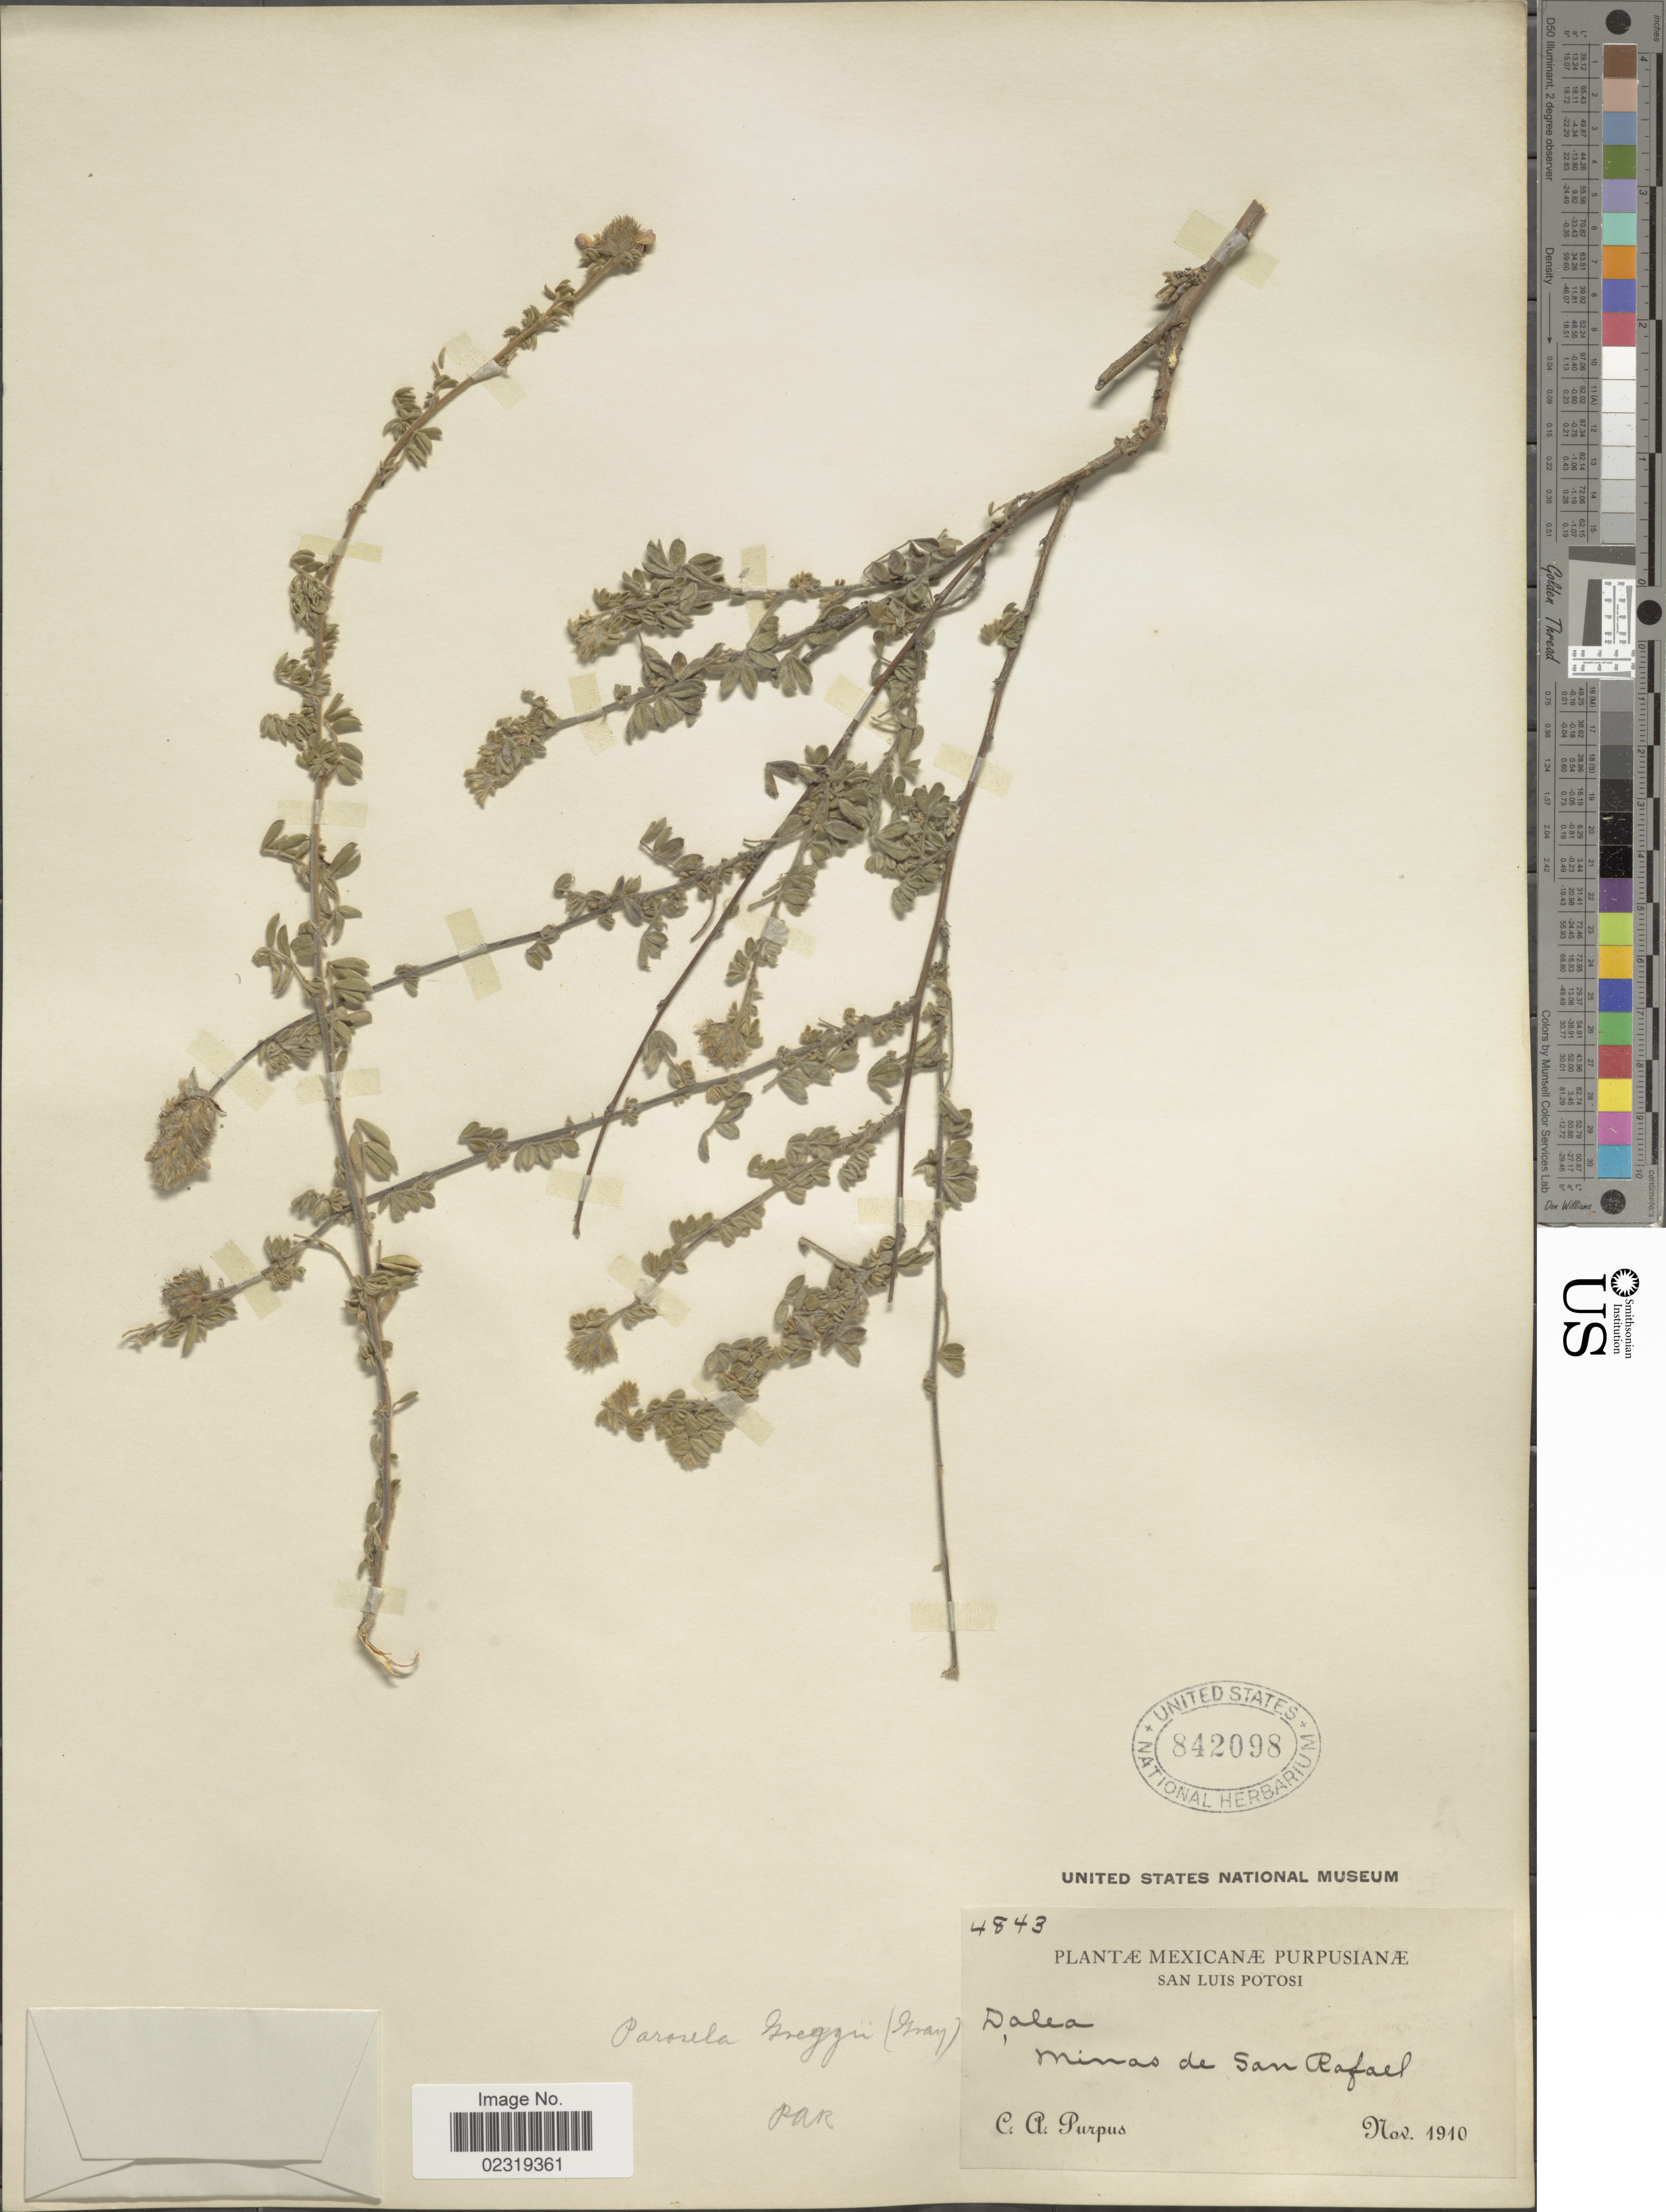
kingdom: Plantae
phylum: Tracheophyta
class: Magnoliopsida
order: Fabales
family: Fabaceae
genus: Dalea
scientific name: Dalea greggii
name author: A. Gray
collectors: C. A. Purpus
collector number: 4843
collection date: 1910-11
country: Mexico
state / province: San Luis Potosí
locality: Minas de San Rafael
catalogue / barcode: US 842098